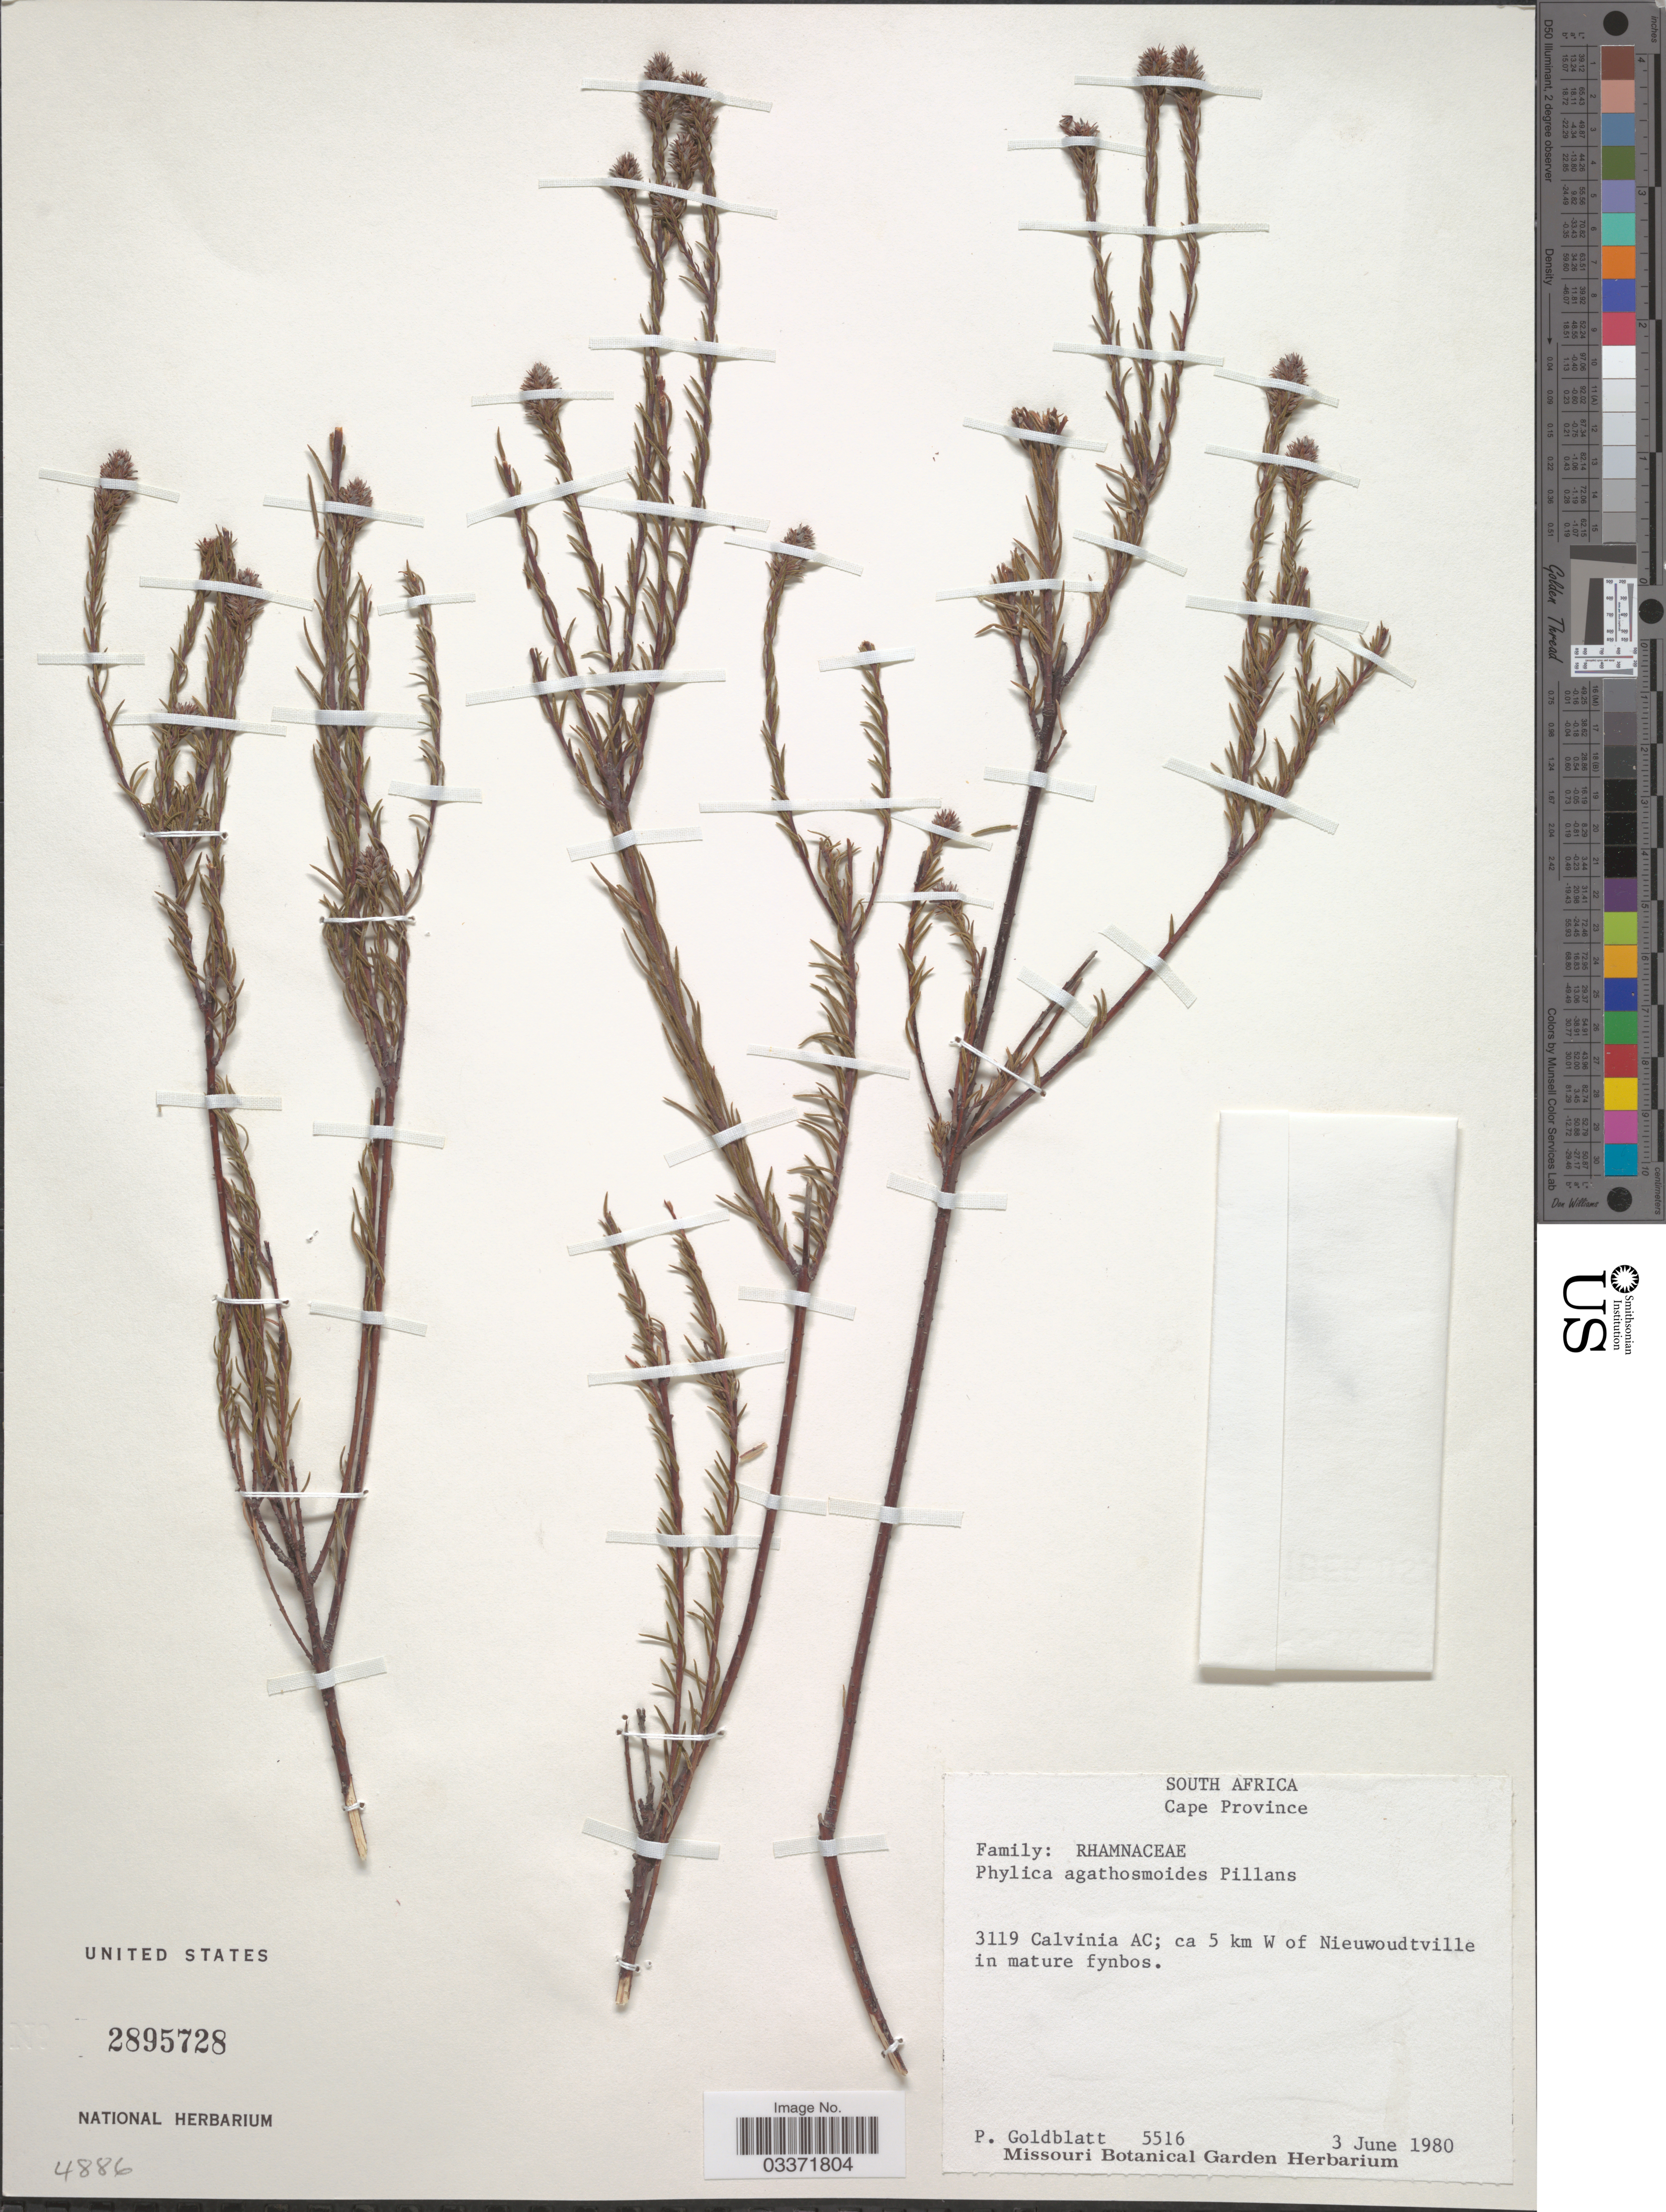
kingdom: Plantae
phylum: Tracheophyta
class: Magnoliopsida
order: Rosales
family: Rhamnaceae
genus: Phylica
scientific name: Phylica agathosmoides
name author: Pillans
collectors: P. Goldblatt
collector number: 5516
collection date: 1980-06-03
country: South Africa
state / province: Northern Cape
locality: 3119 Calvinia AC; ca 5 km W of Nieuwoudtville.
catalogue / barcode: US 2895728